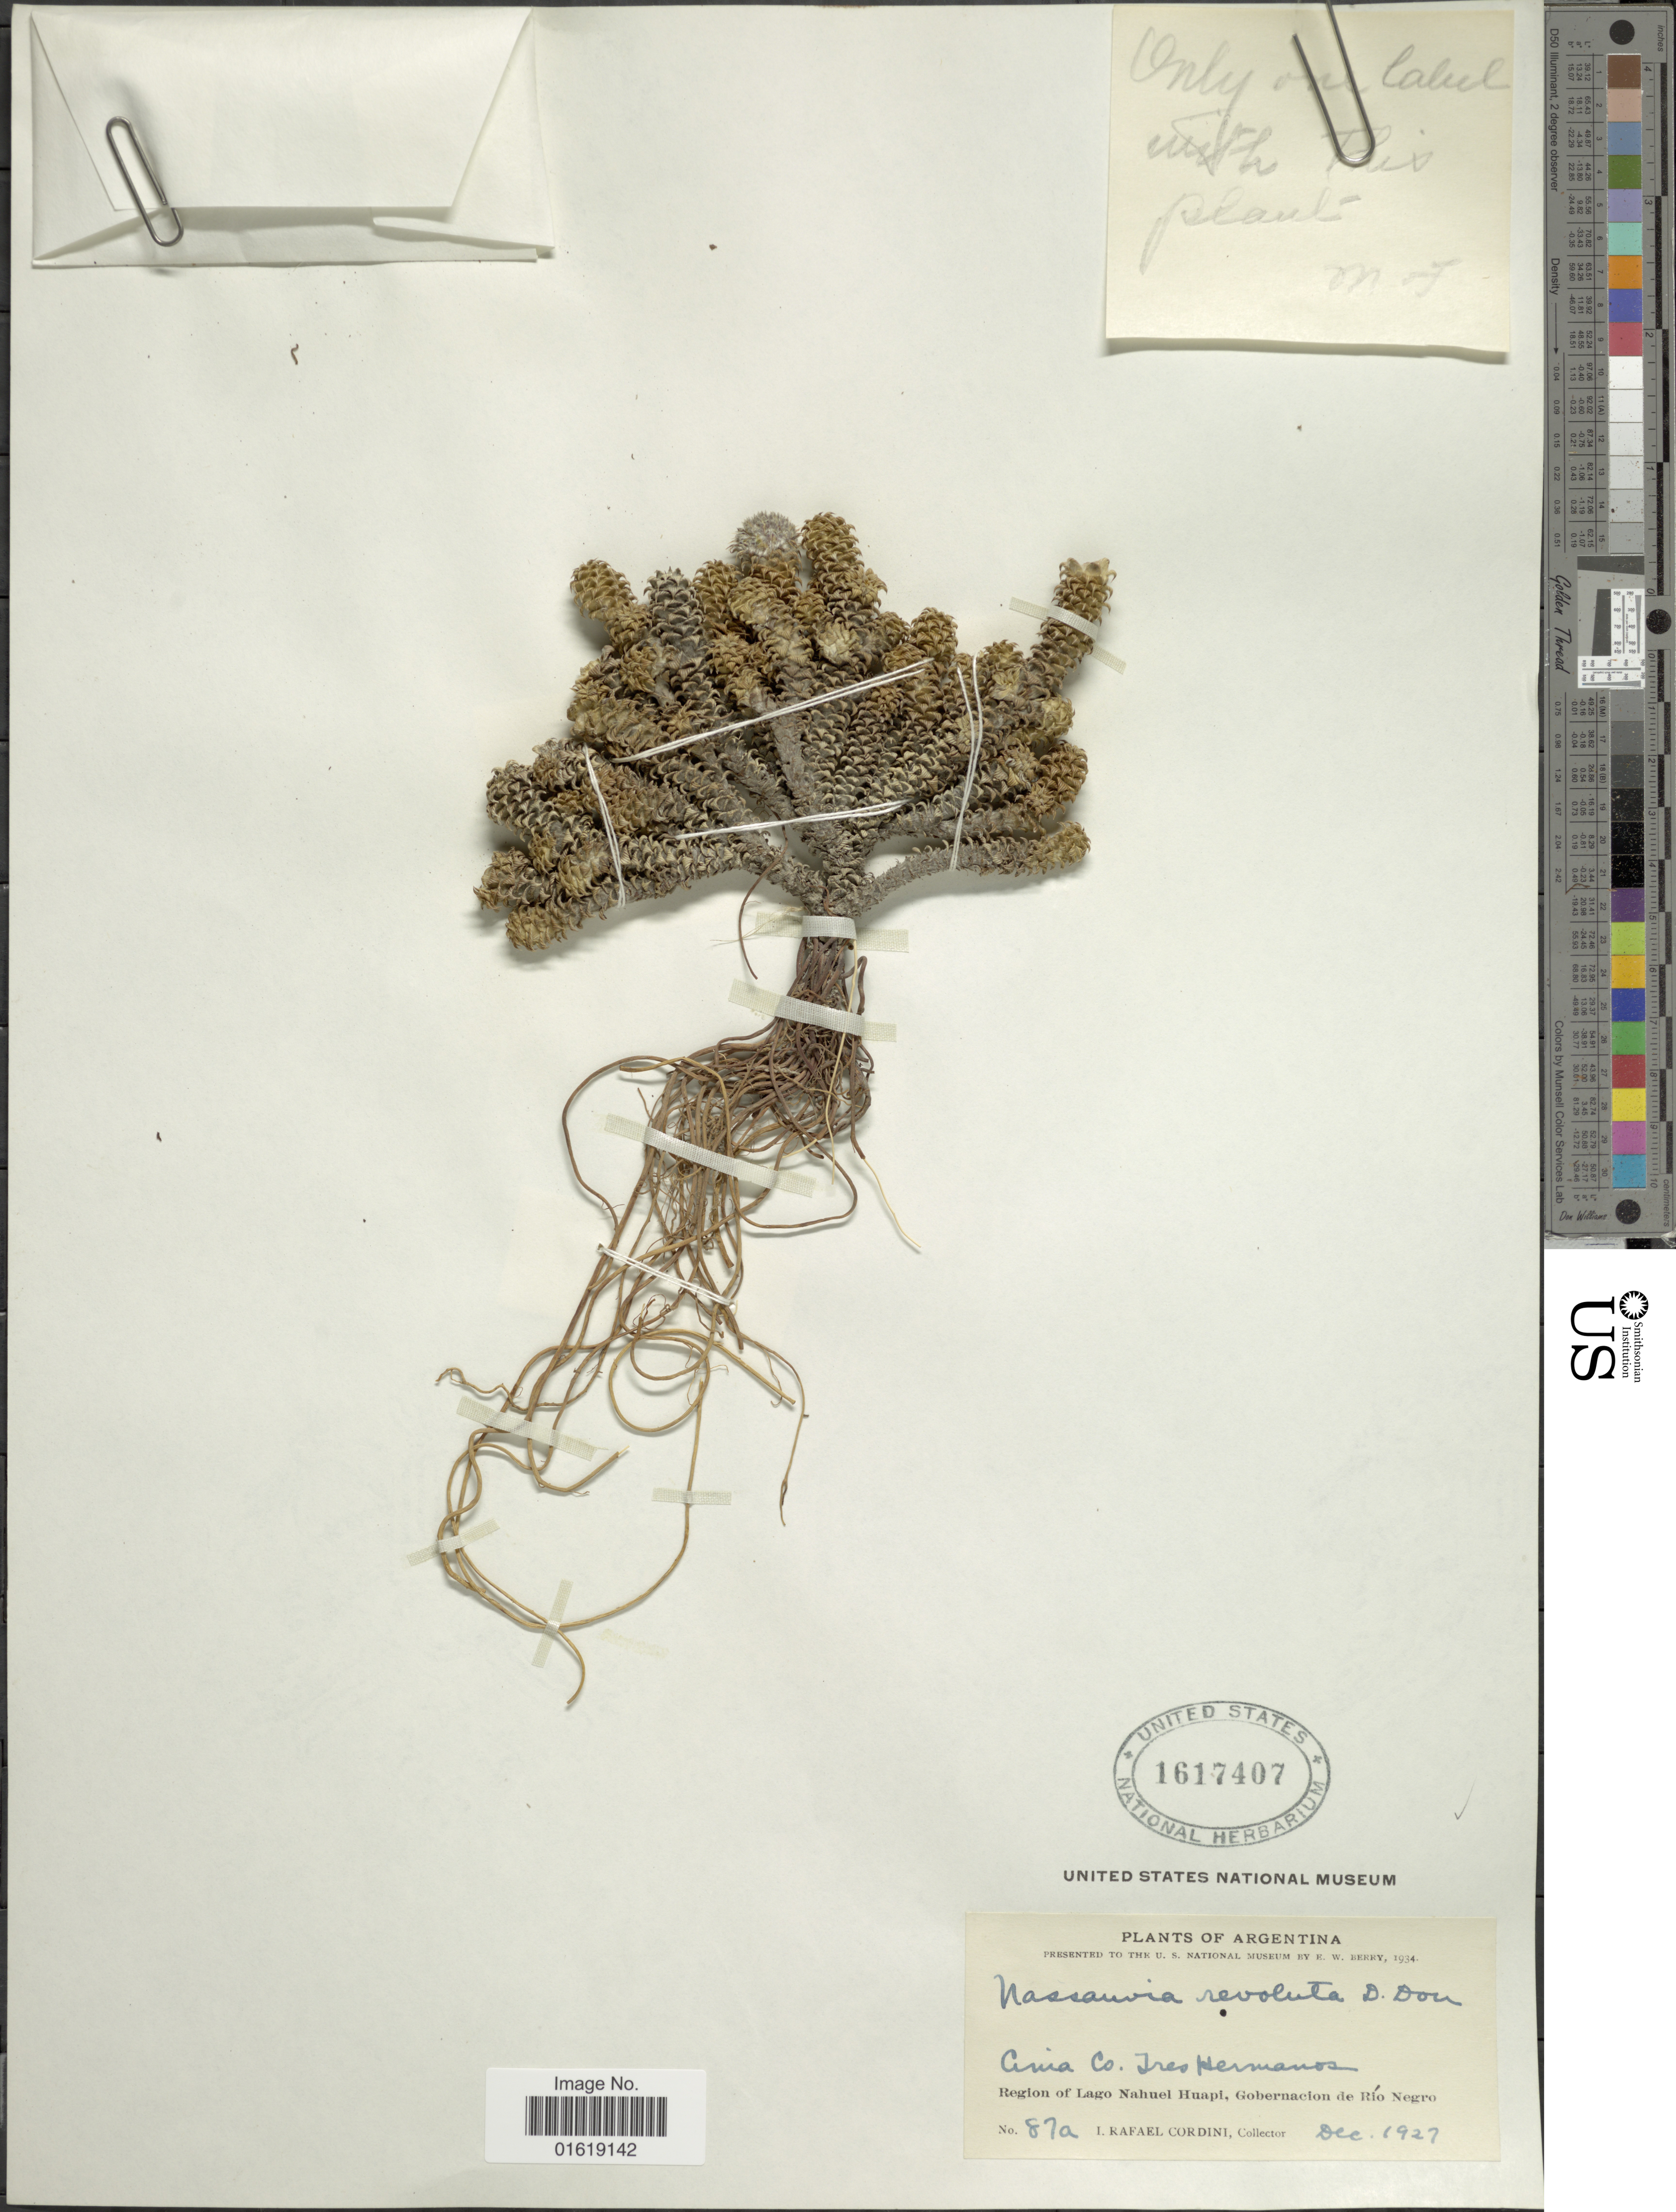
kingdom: Plantae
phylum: Tracheophyta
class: Magnoliopsida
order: Asterales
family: Asteraceae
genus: Nassauvia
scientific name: Nassauvia revoluta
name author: D. Don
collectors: I. Cordini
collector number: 87a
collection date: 1927-12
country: Argentina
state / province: Rio Negro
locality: Cenia Co. Tres Hermanos. Region of Lago Nahuel Huapi, Gobernacion de Río Negro.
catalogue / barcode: US 1617407